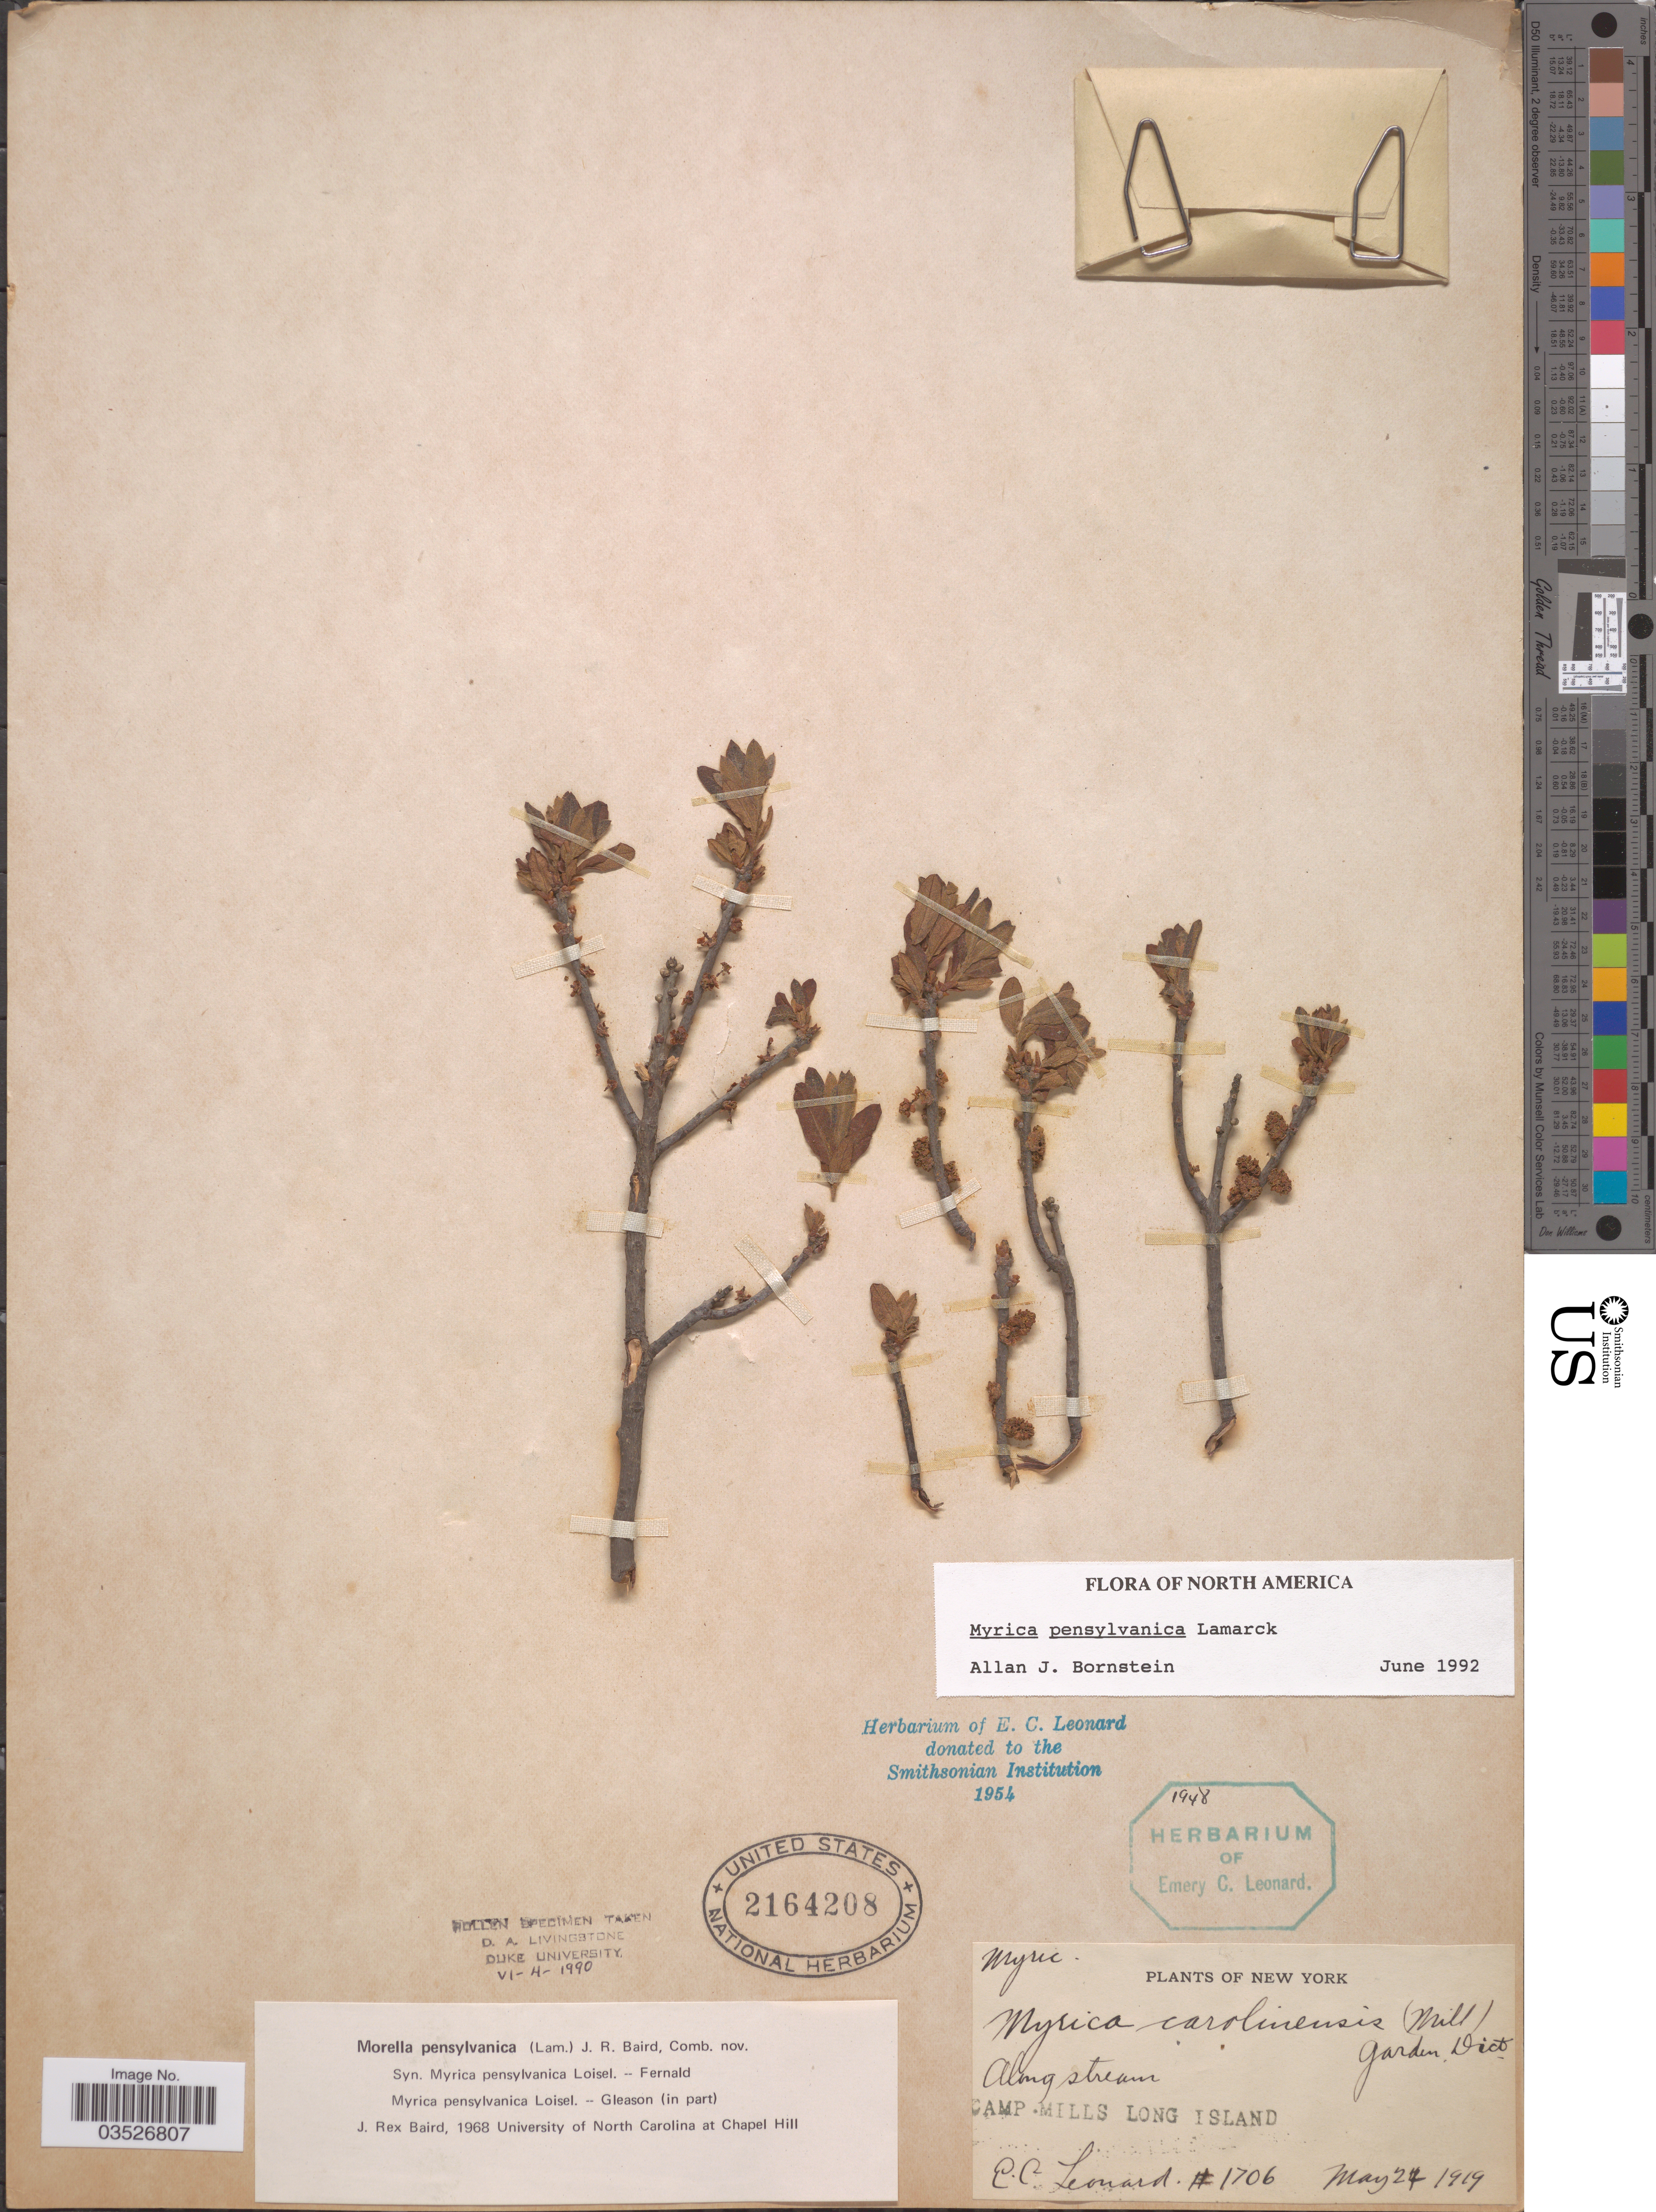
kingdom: Plantae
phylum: Tracheophyta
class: Magnoliopsida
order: Fagales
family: Myricaceae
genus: Morella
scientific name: Morella pensylvanica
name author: (Mirb.) Kartesz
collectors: E. C. Leonard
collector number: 1706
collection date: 1919-05-27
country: United States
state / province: New York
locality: Along stream, Camp Mills Long Island.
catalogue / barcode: US 2164208